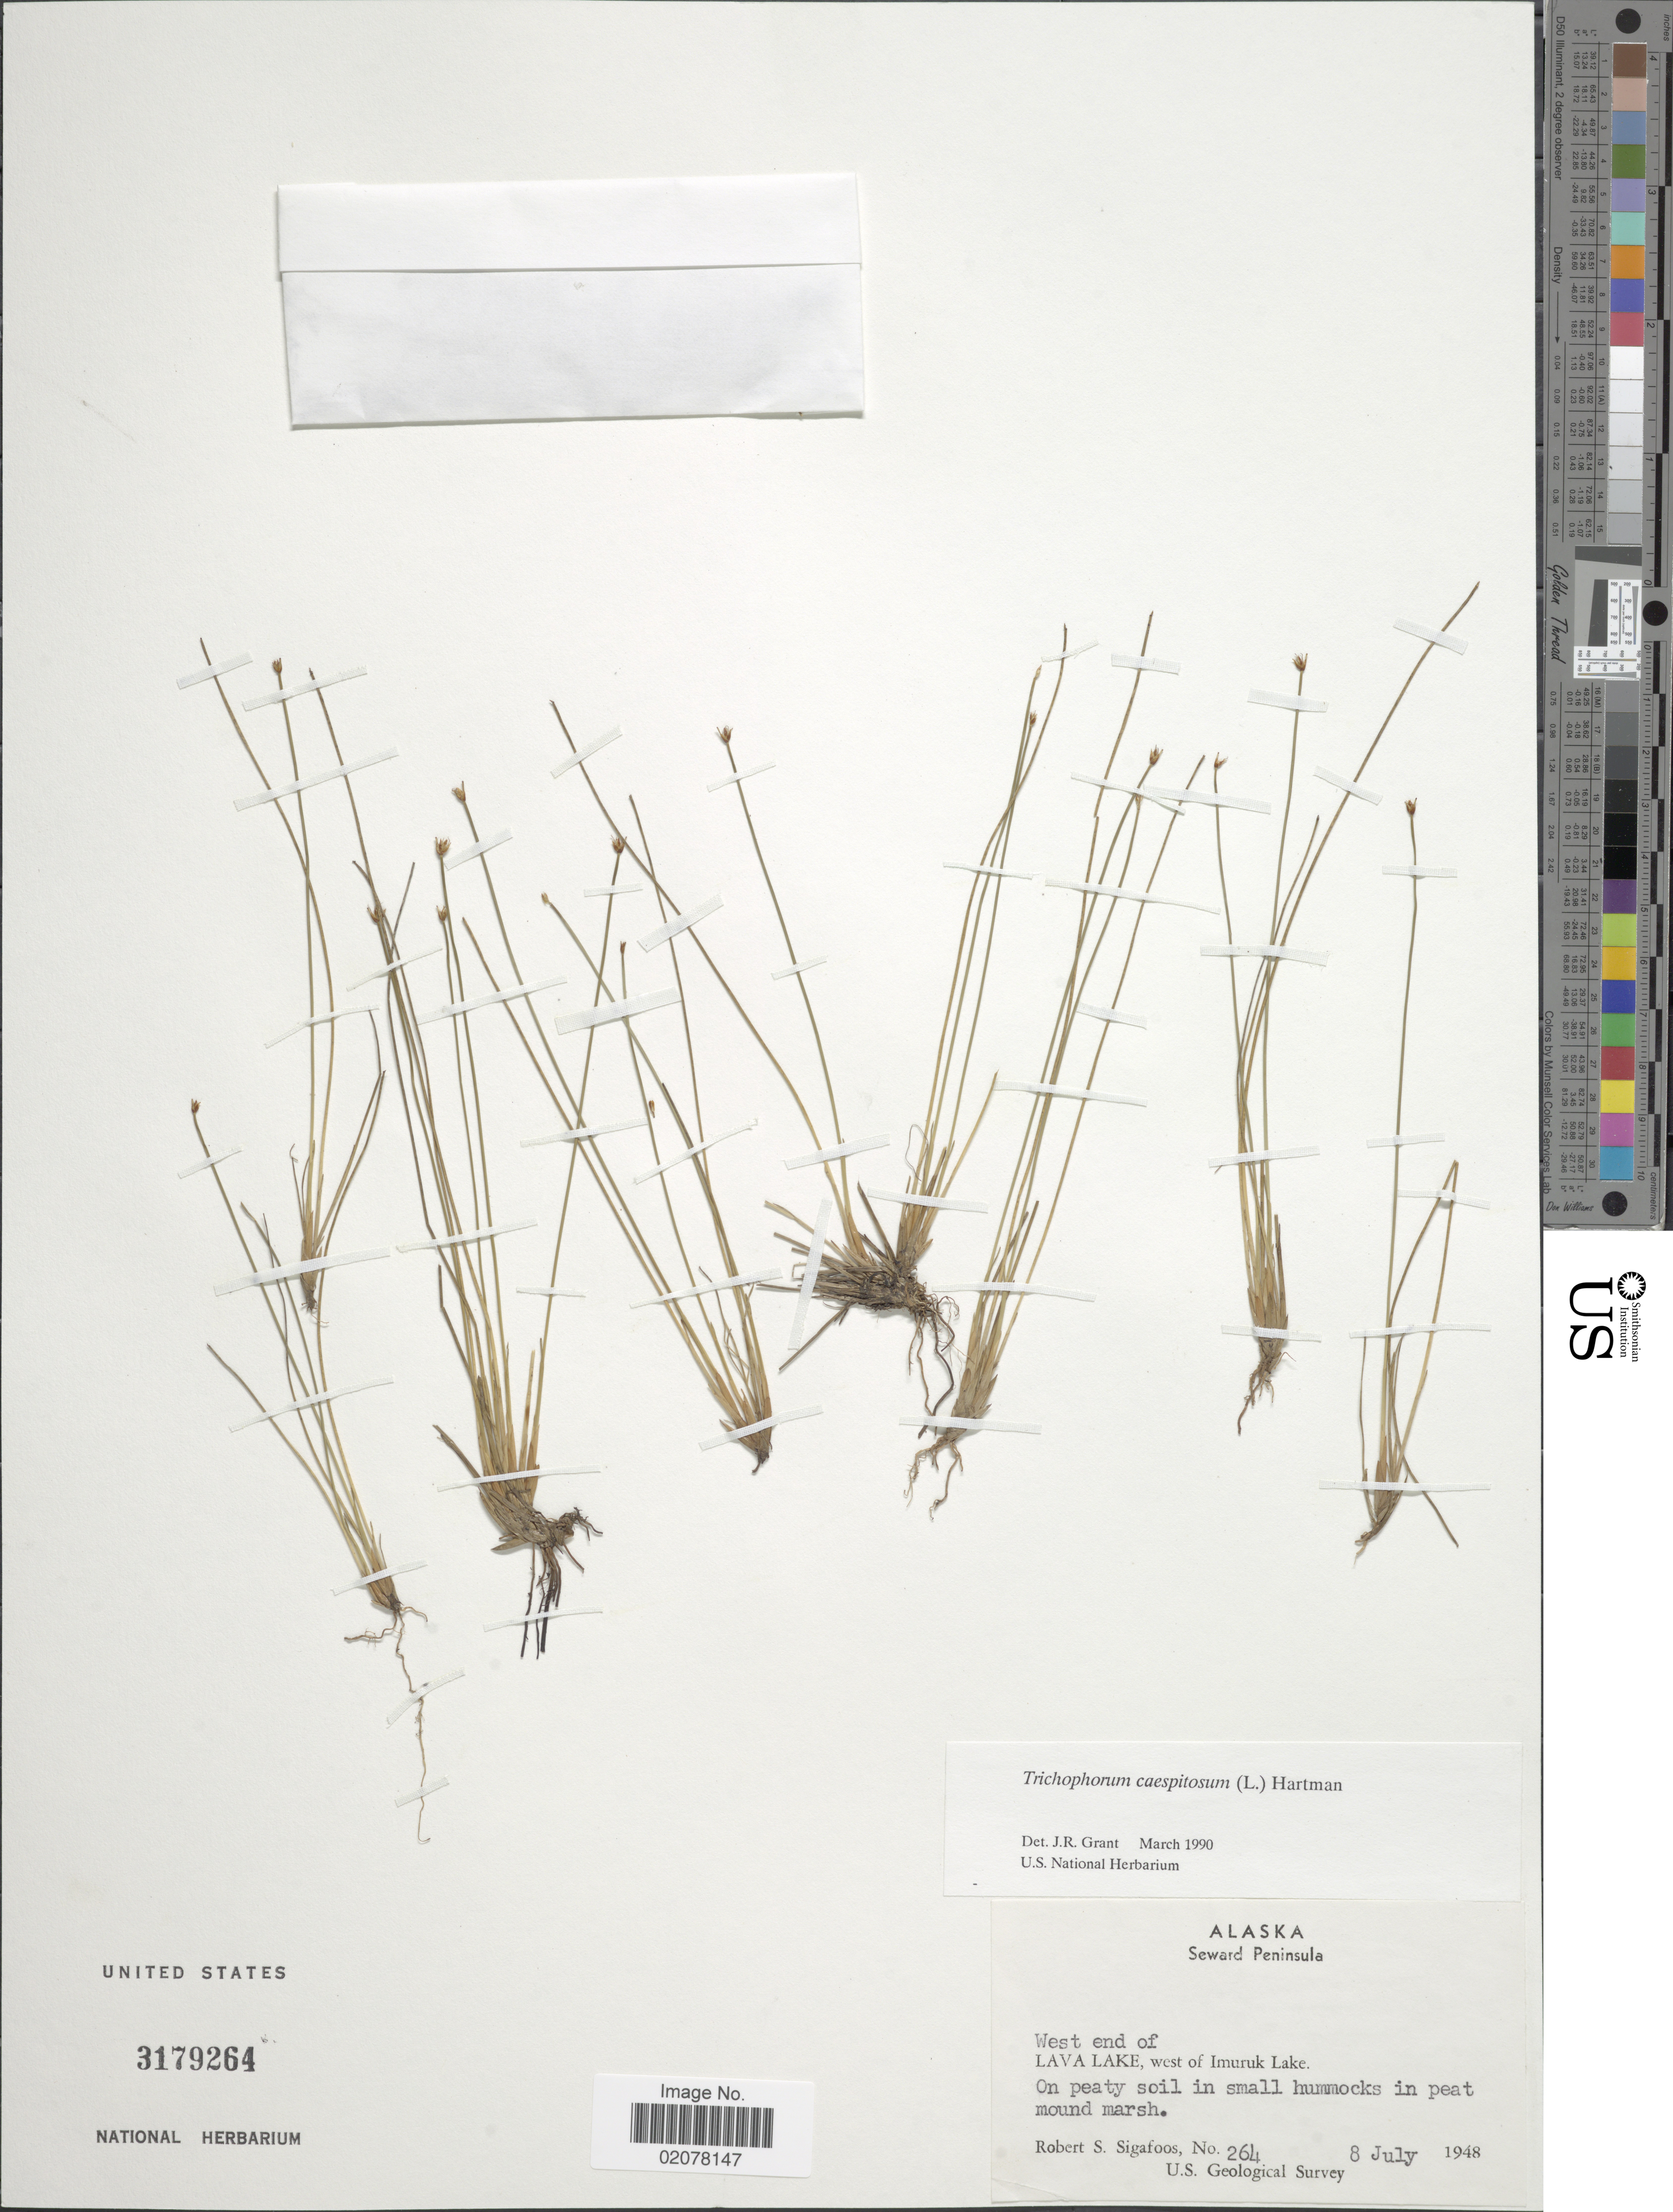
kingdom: Plantae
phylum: Tracheophyta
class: Liliopsida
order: Poales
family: Cyperaceae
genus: Trichophorum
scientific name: Trichophorum cespitosum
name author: (L.) Hartm.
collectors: R. Sigafoos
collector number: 264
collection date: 1948-07-08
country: United States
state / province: Alaska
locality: Seward peninsula, west end of Lava Lake, west of Imuruk Lake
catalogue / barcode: US 3179264